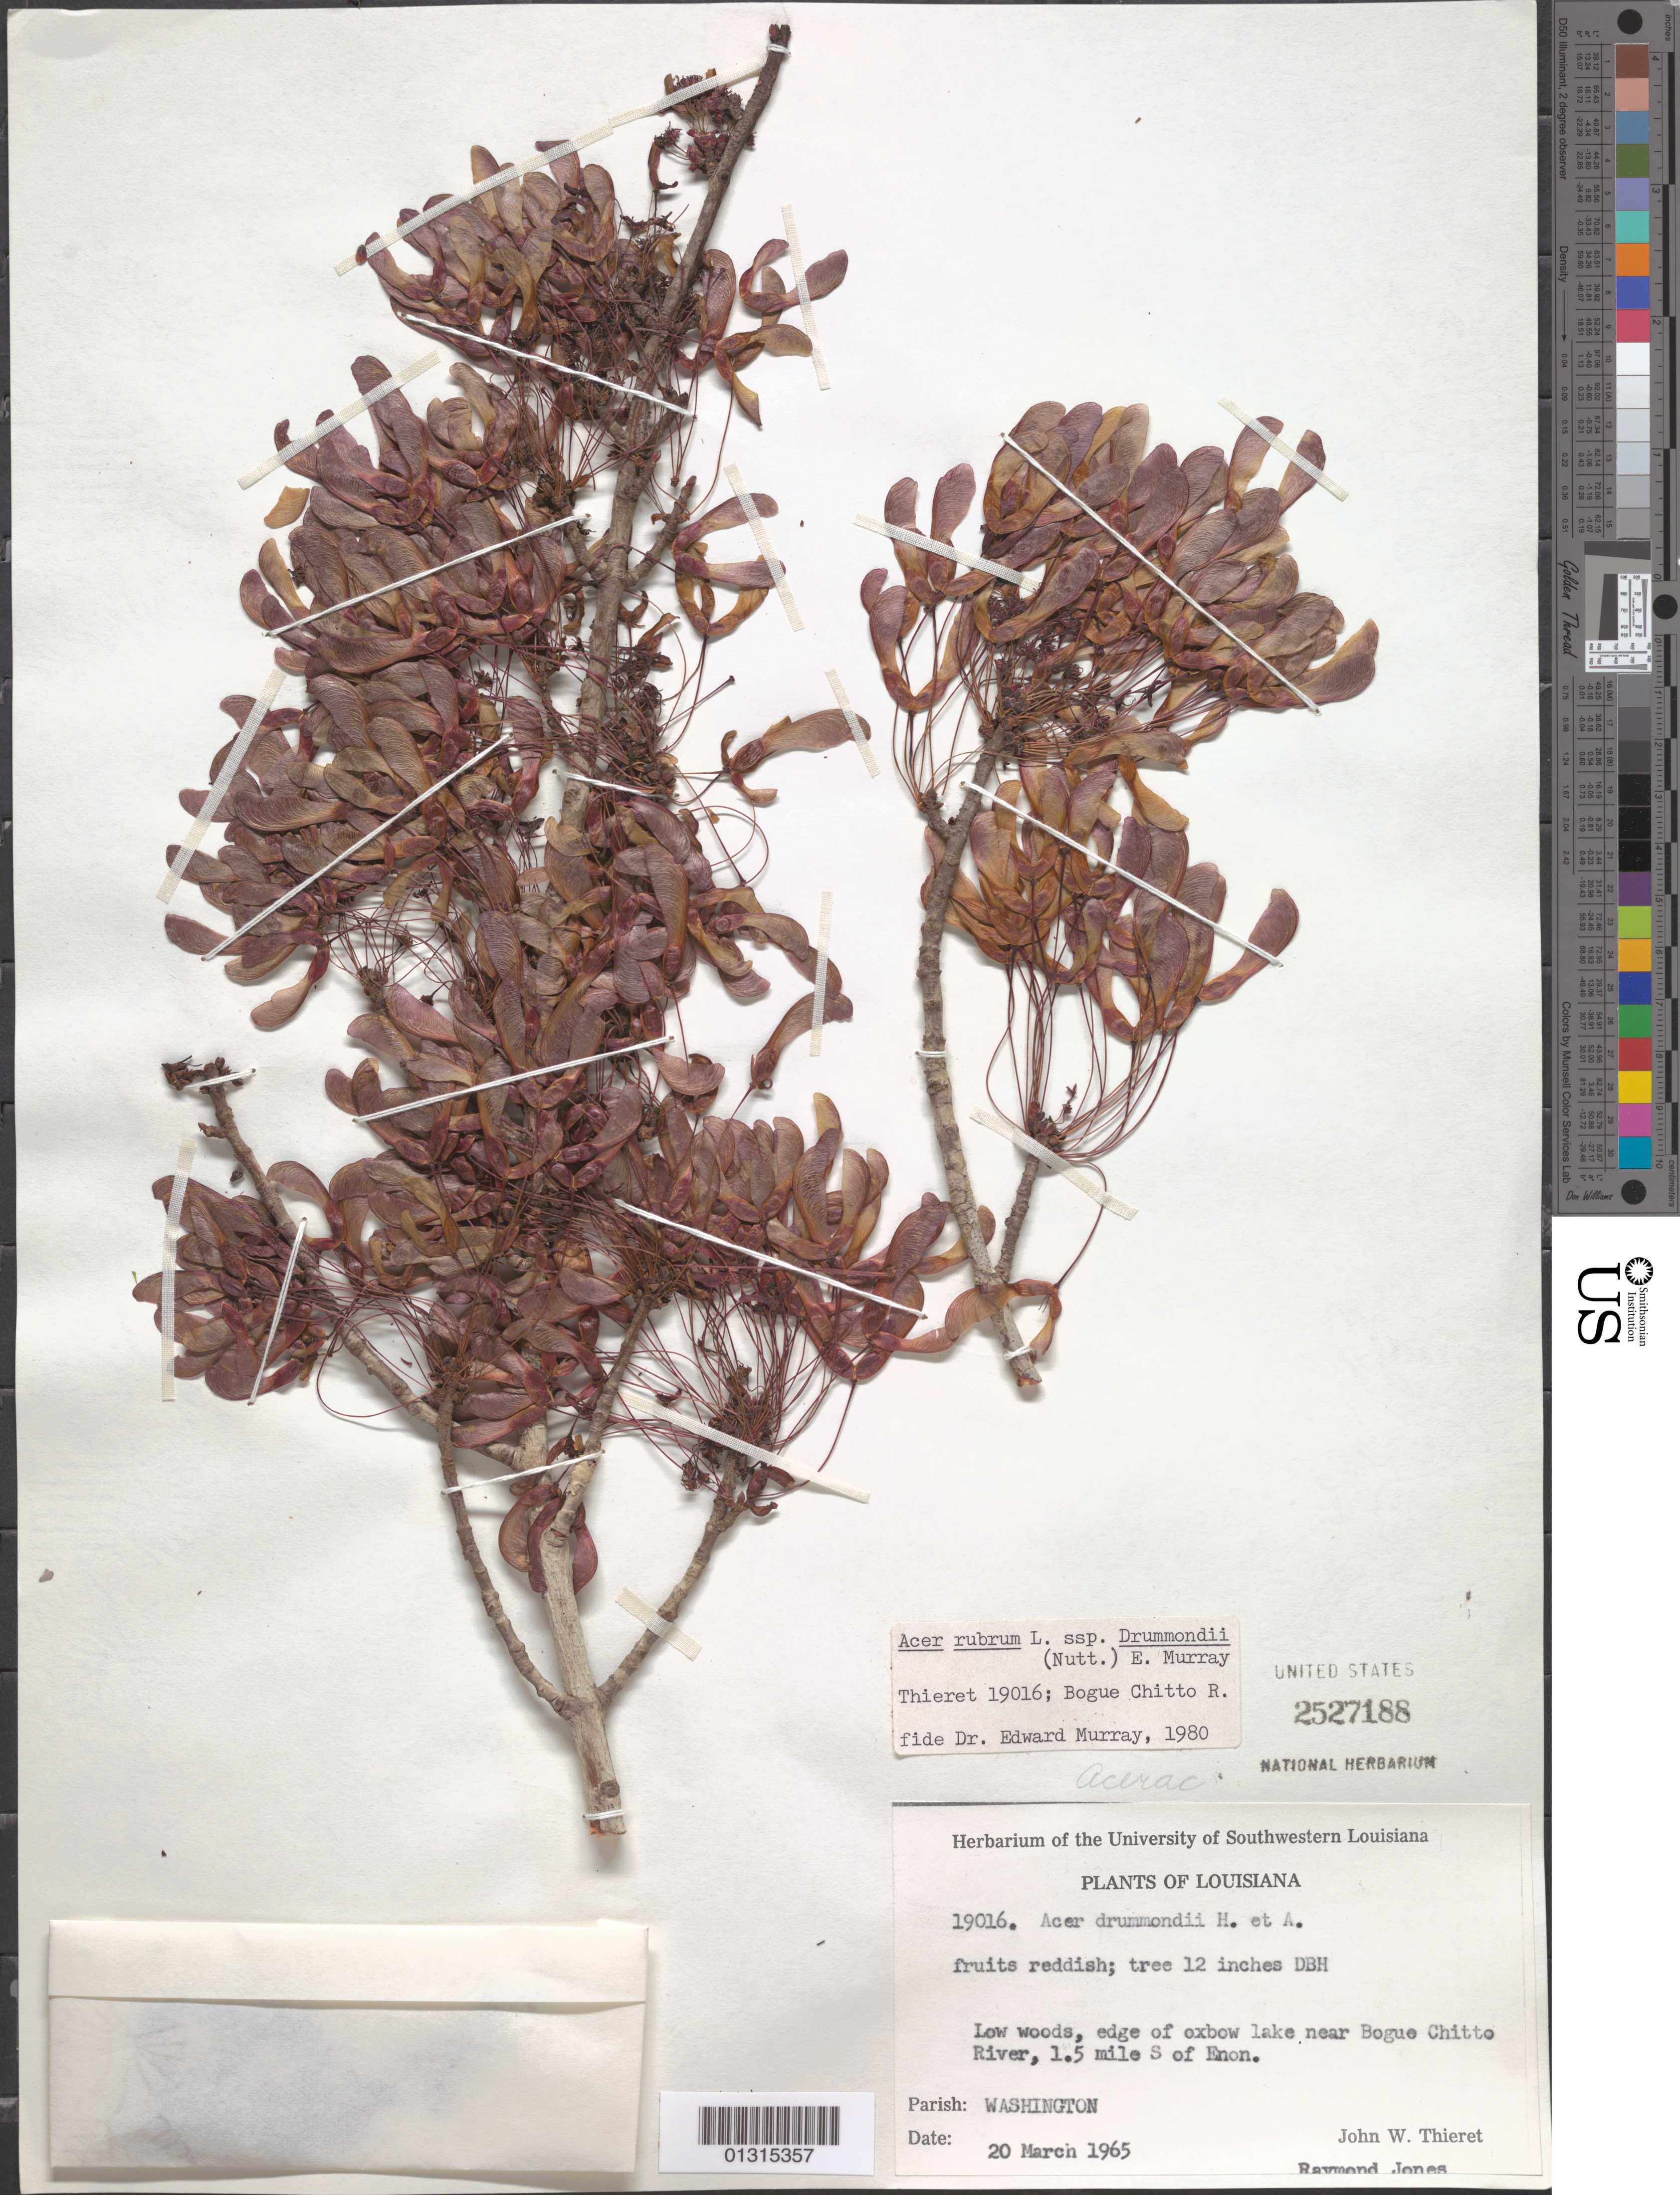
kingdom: Plantae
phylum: Tracheophyta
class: Magnoliopsida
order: Sapindales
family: Sapindaceae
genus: Acer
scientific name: Acer rubrum var. drummondi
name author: (Hook. & Arn. ex Nutt.) Sarg.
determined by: Murray, Edward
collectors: J. W. Thieret & R. Jones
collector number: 19016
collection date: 1965-03-20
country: United States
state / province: Louisiana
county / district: Washington Parish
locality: Washington Parish, near Bogue Chitto river, 1.5 miles S of Enon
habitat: Low woods, edge of oxbow lake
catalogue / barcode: US 2527188